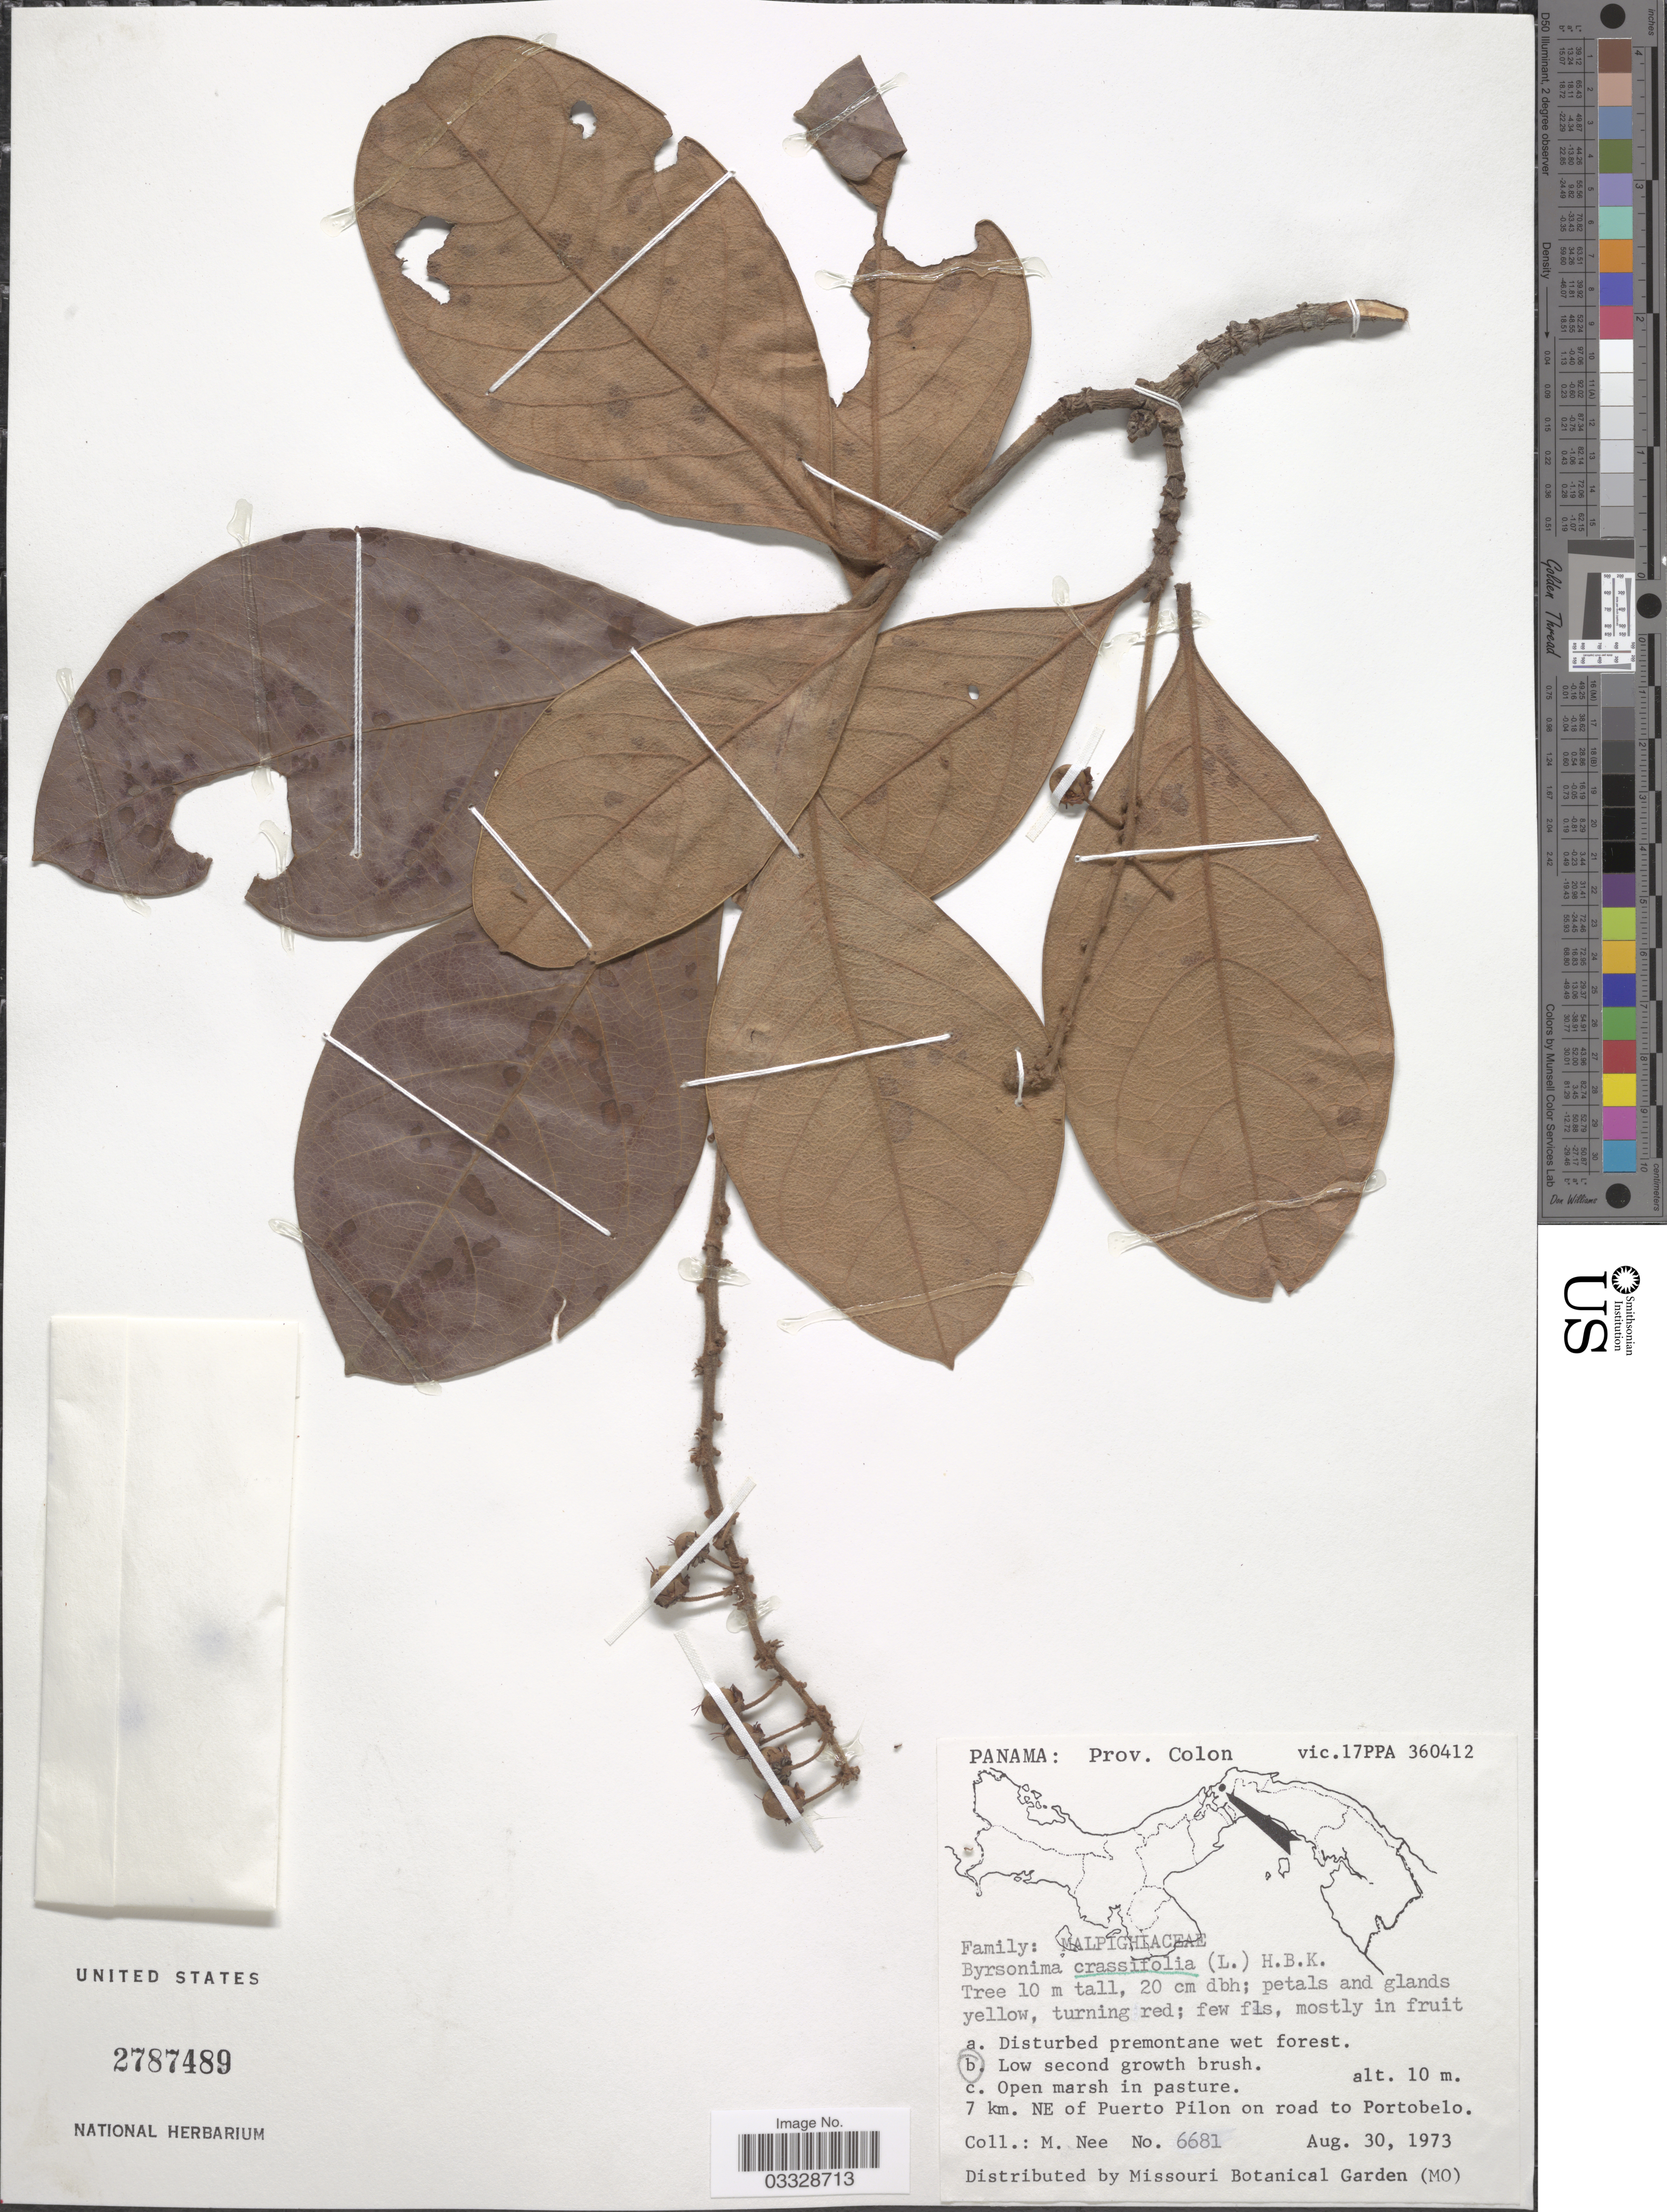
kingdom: Plantae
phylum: Tracheophyta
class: Magnoliopsida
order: Malpighiales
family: Malpighiaceae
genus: Byrsonima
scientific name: Byrsonima crassifolia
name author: (L.) Kunth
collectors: M. Nee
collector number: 6681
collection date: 1973-08-30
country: Panama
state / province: Colón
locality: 7 km. NE of Puerto Pilon on road to Portobelo.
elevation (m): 10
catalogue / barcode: US 2787489